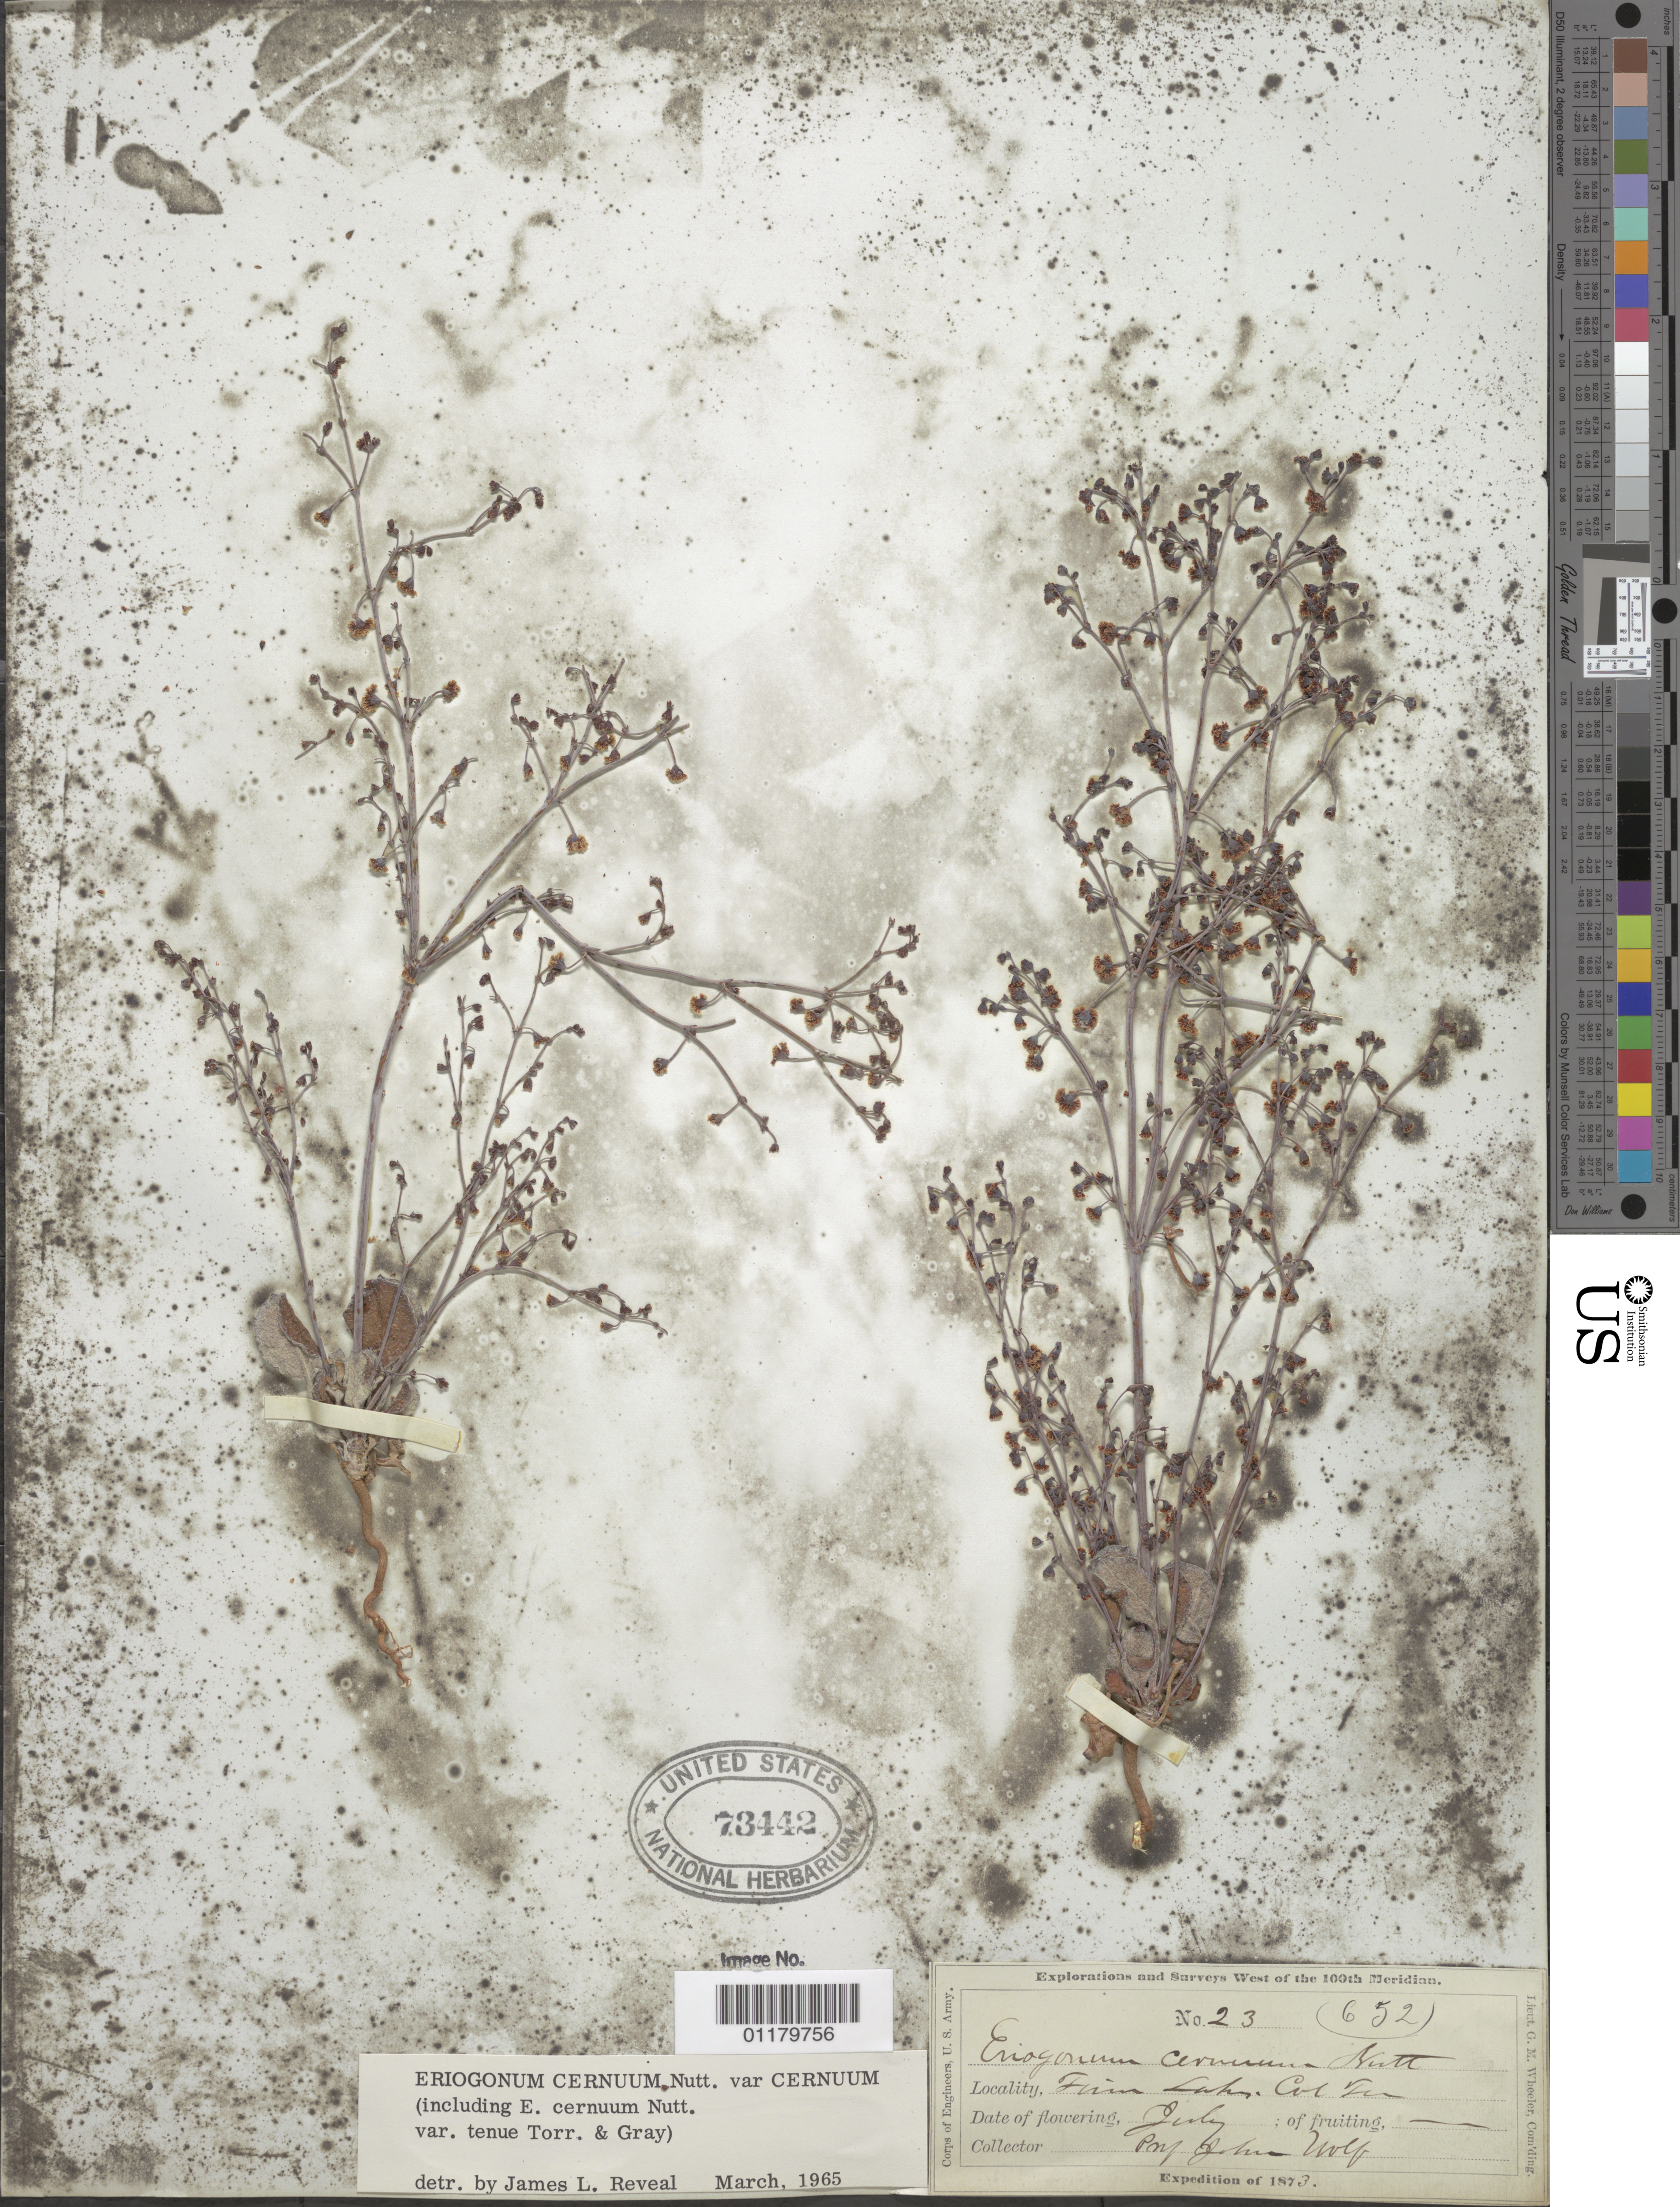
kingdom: Plantae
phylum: Tracheophyta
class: Magnoliopsida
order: Caryophyllales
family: Polygonaceae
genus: Eriogonum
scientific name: Eriogonum cernuum var. cernuum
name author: Nutt.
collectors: J. Wolf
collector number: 23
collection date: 1873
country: United States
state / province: Colorado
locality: Twin Lakes, Col. Ter.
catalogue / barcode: US 73442